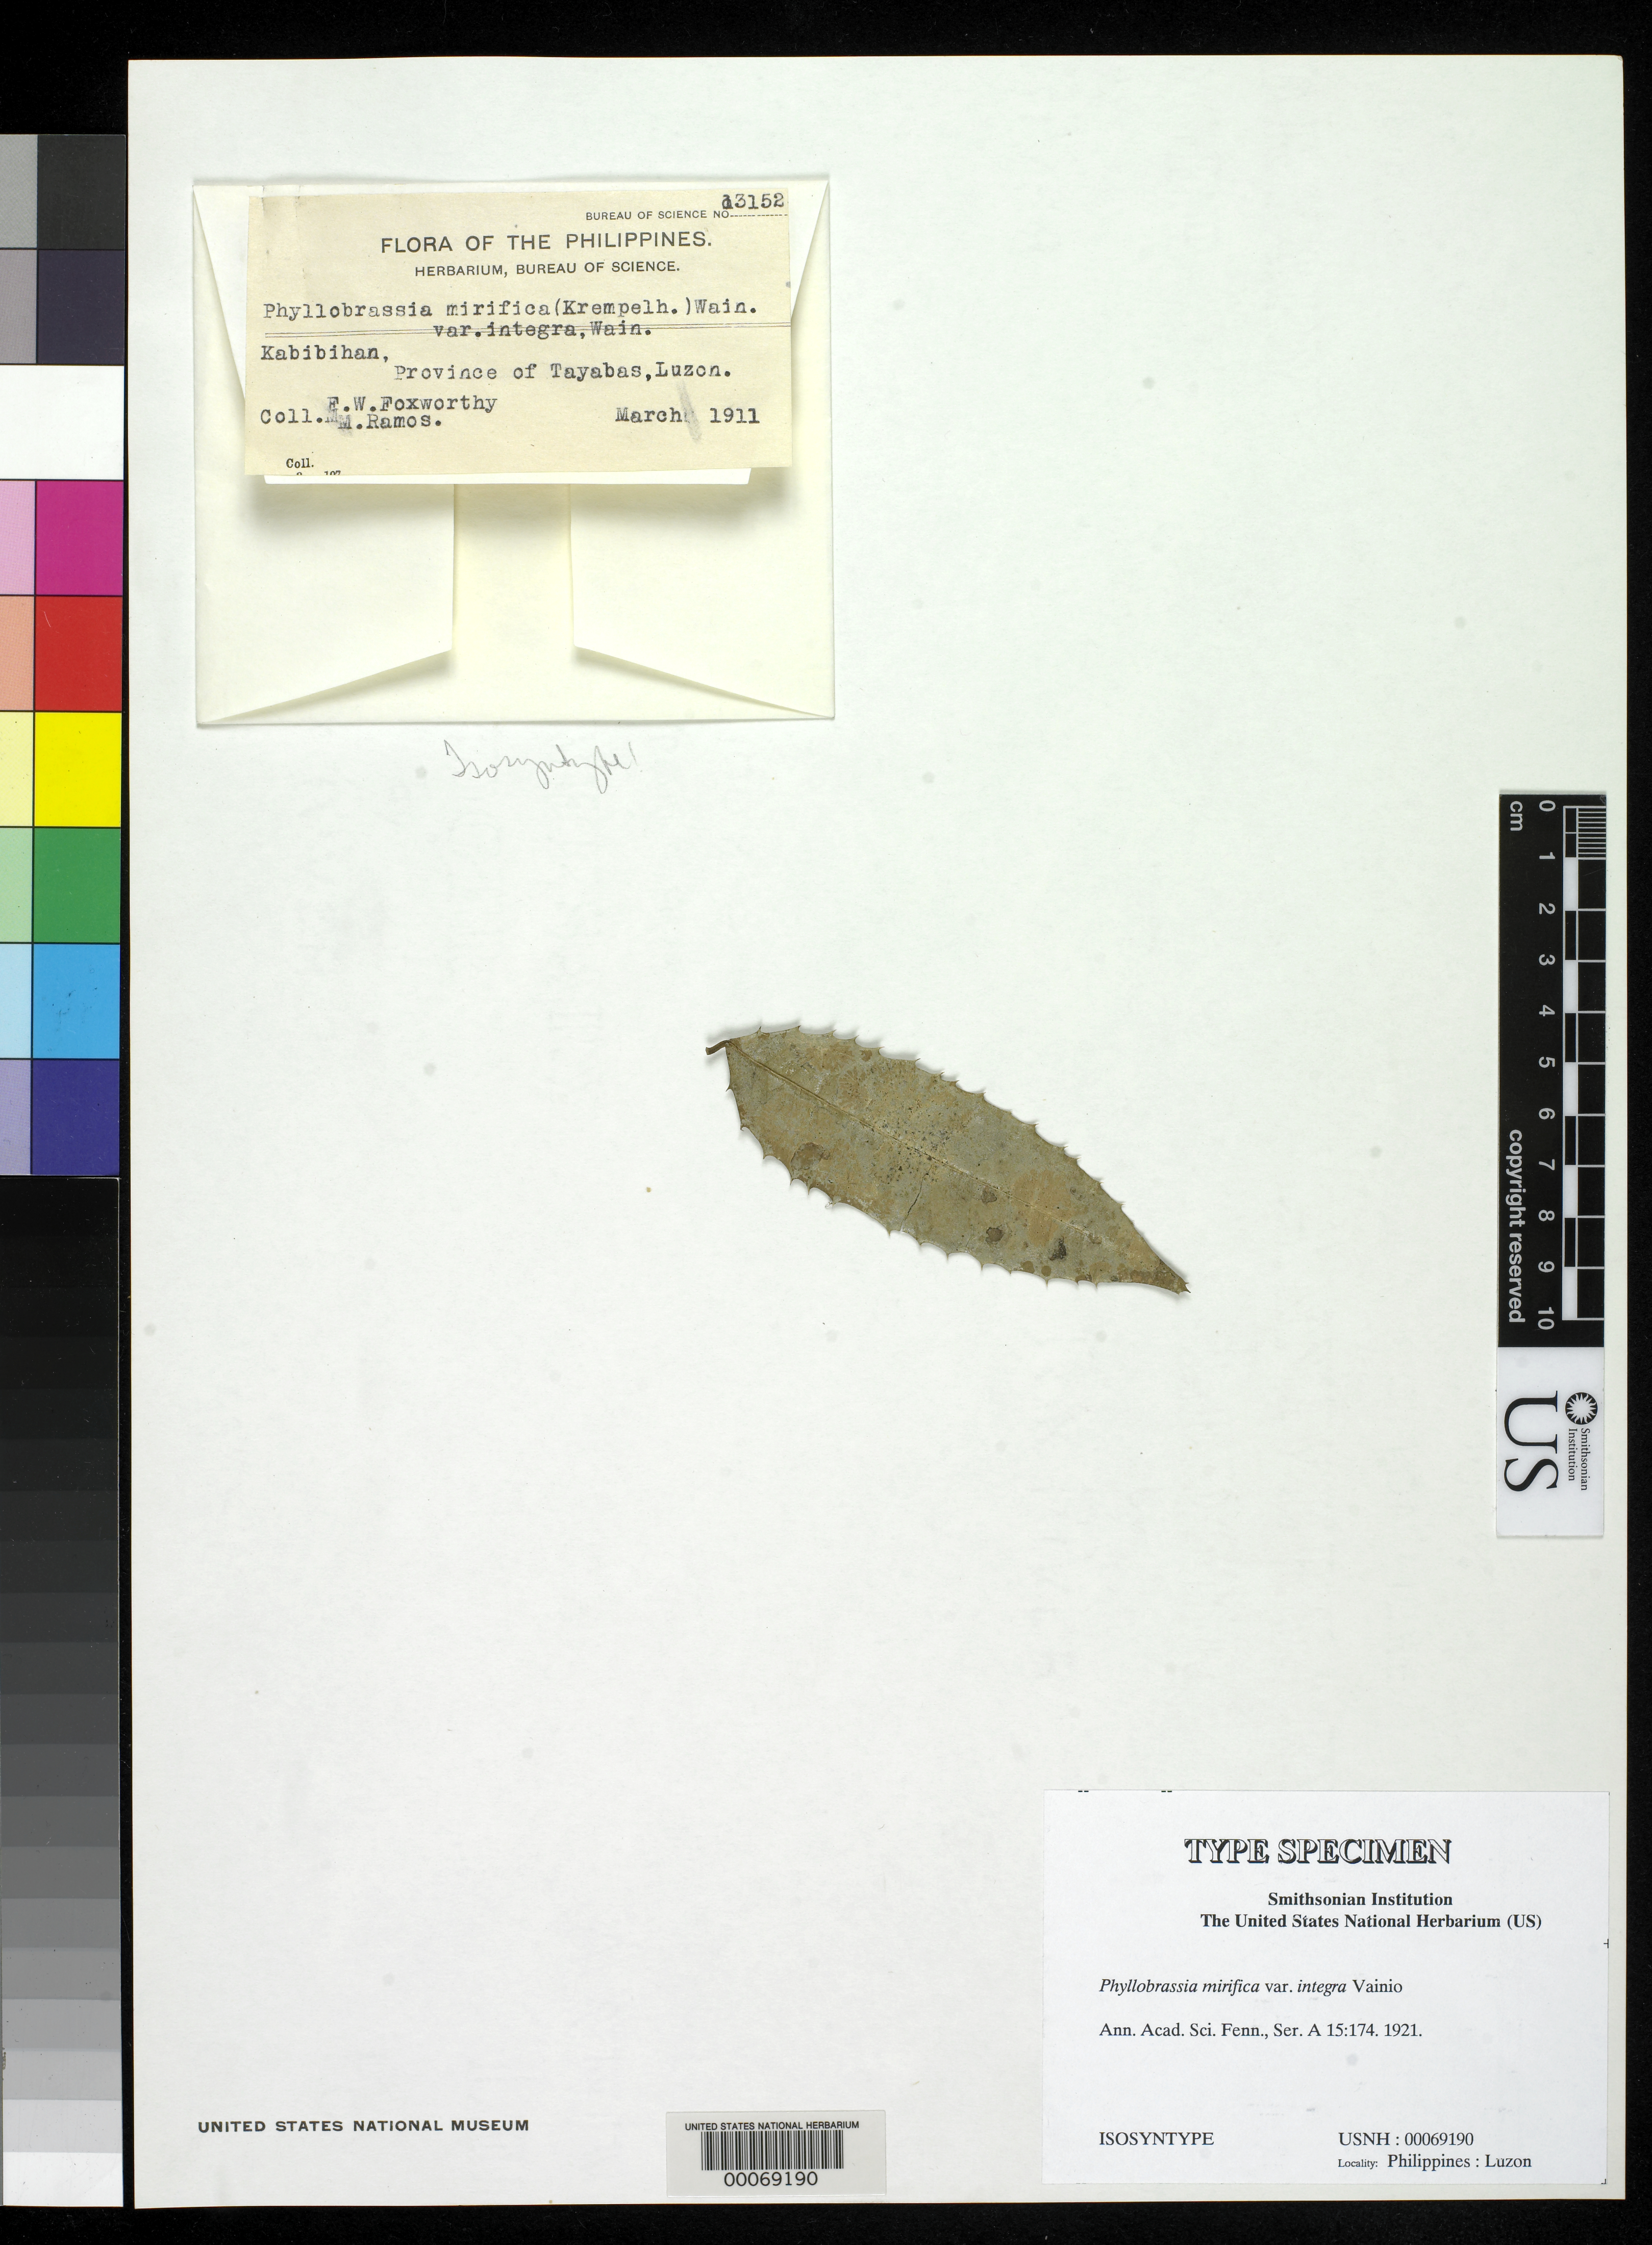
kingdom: Fungi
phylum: Ascomycota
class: Lecanoromycetes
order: Ostropales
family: Graphidaceae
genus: Phyllobrassia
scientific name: Phyllobrassia mirifica var. integra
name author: Vain.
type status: Isosyntype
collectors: F. W. Foxworthy & M. Ramos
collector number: Bur. Sci. 13152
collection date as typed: Mar 1911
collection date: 1911-03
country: Philippines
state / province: Calabarzon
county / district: Quezon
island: Luzon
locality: Kabibihan, Tayabas.